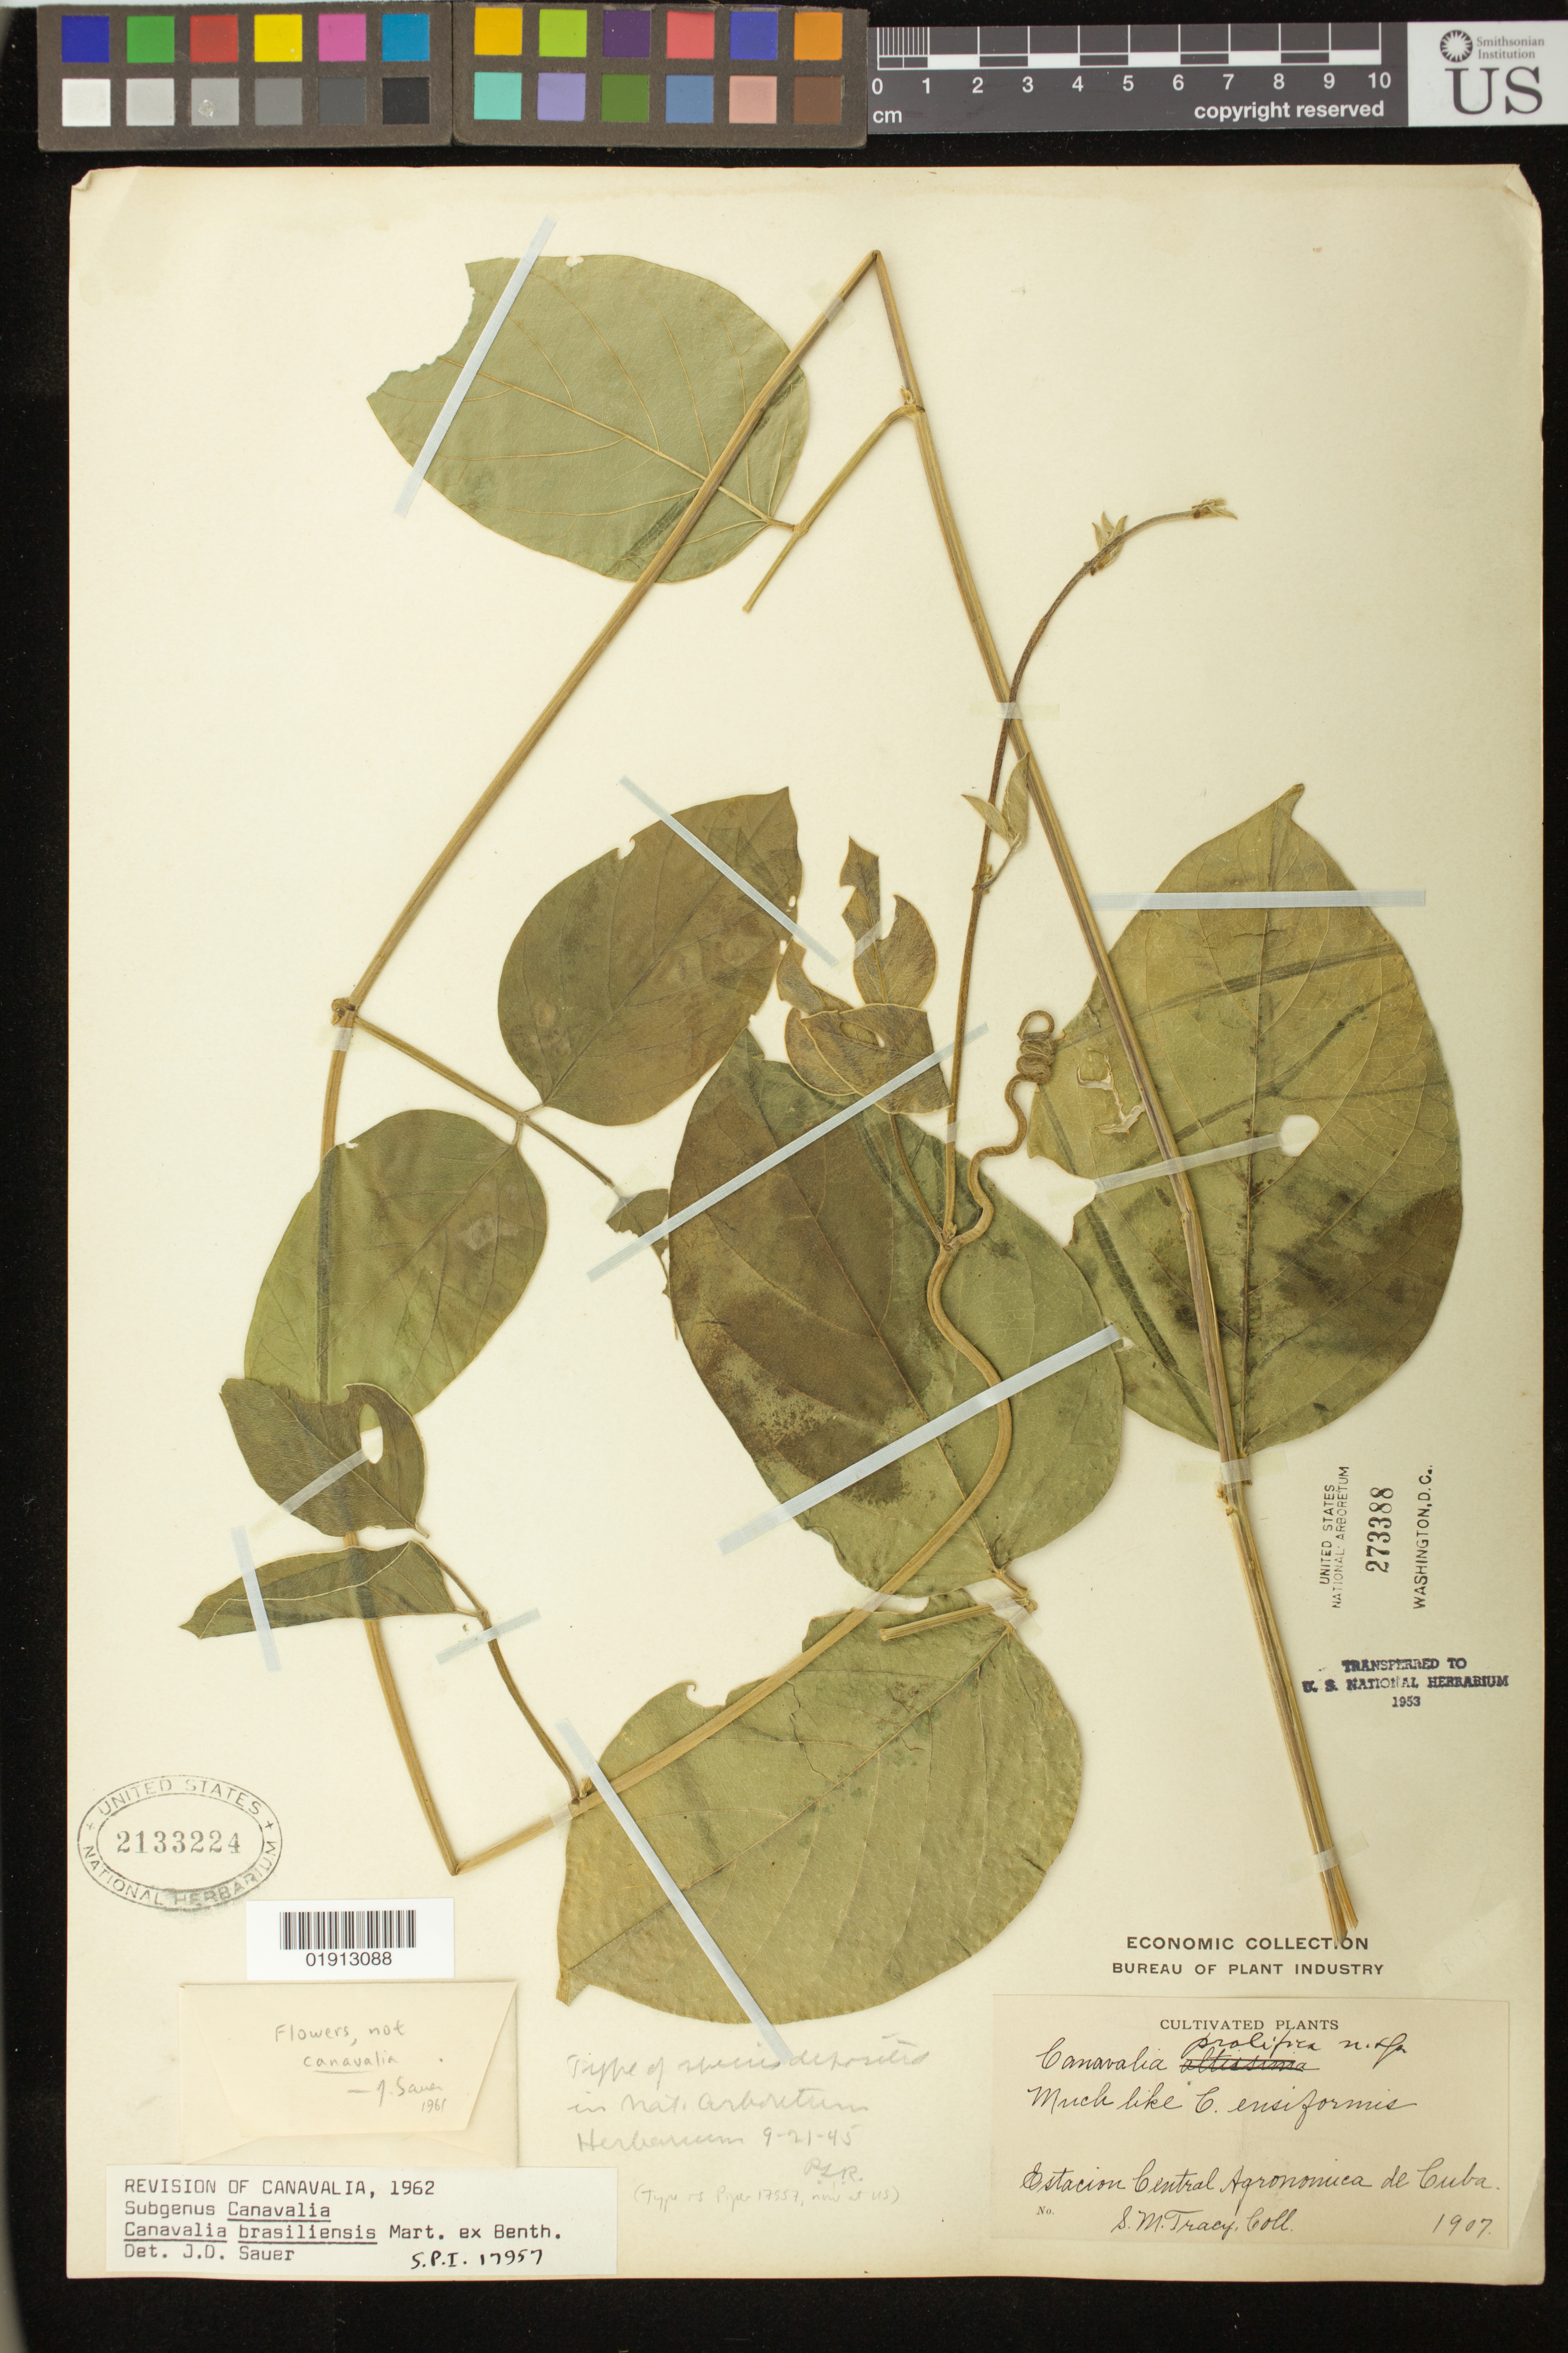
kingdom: Plantae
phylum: Tracheophyta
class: Magnoliopsida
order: Fabales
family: Fabaceae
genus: Canavalia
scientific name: Canavalia brasiliensis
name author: Benth.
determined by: Sauer, J. D.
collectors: S. M. Tracy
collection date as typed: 1907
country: Cuba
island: Cuba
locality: Estacion Central Agronomica de Cuba.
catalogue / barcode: US 2133224